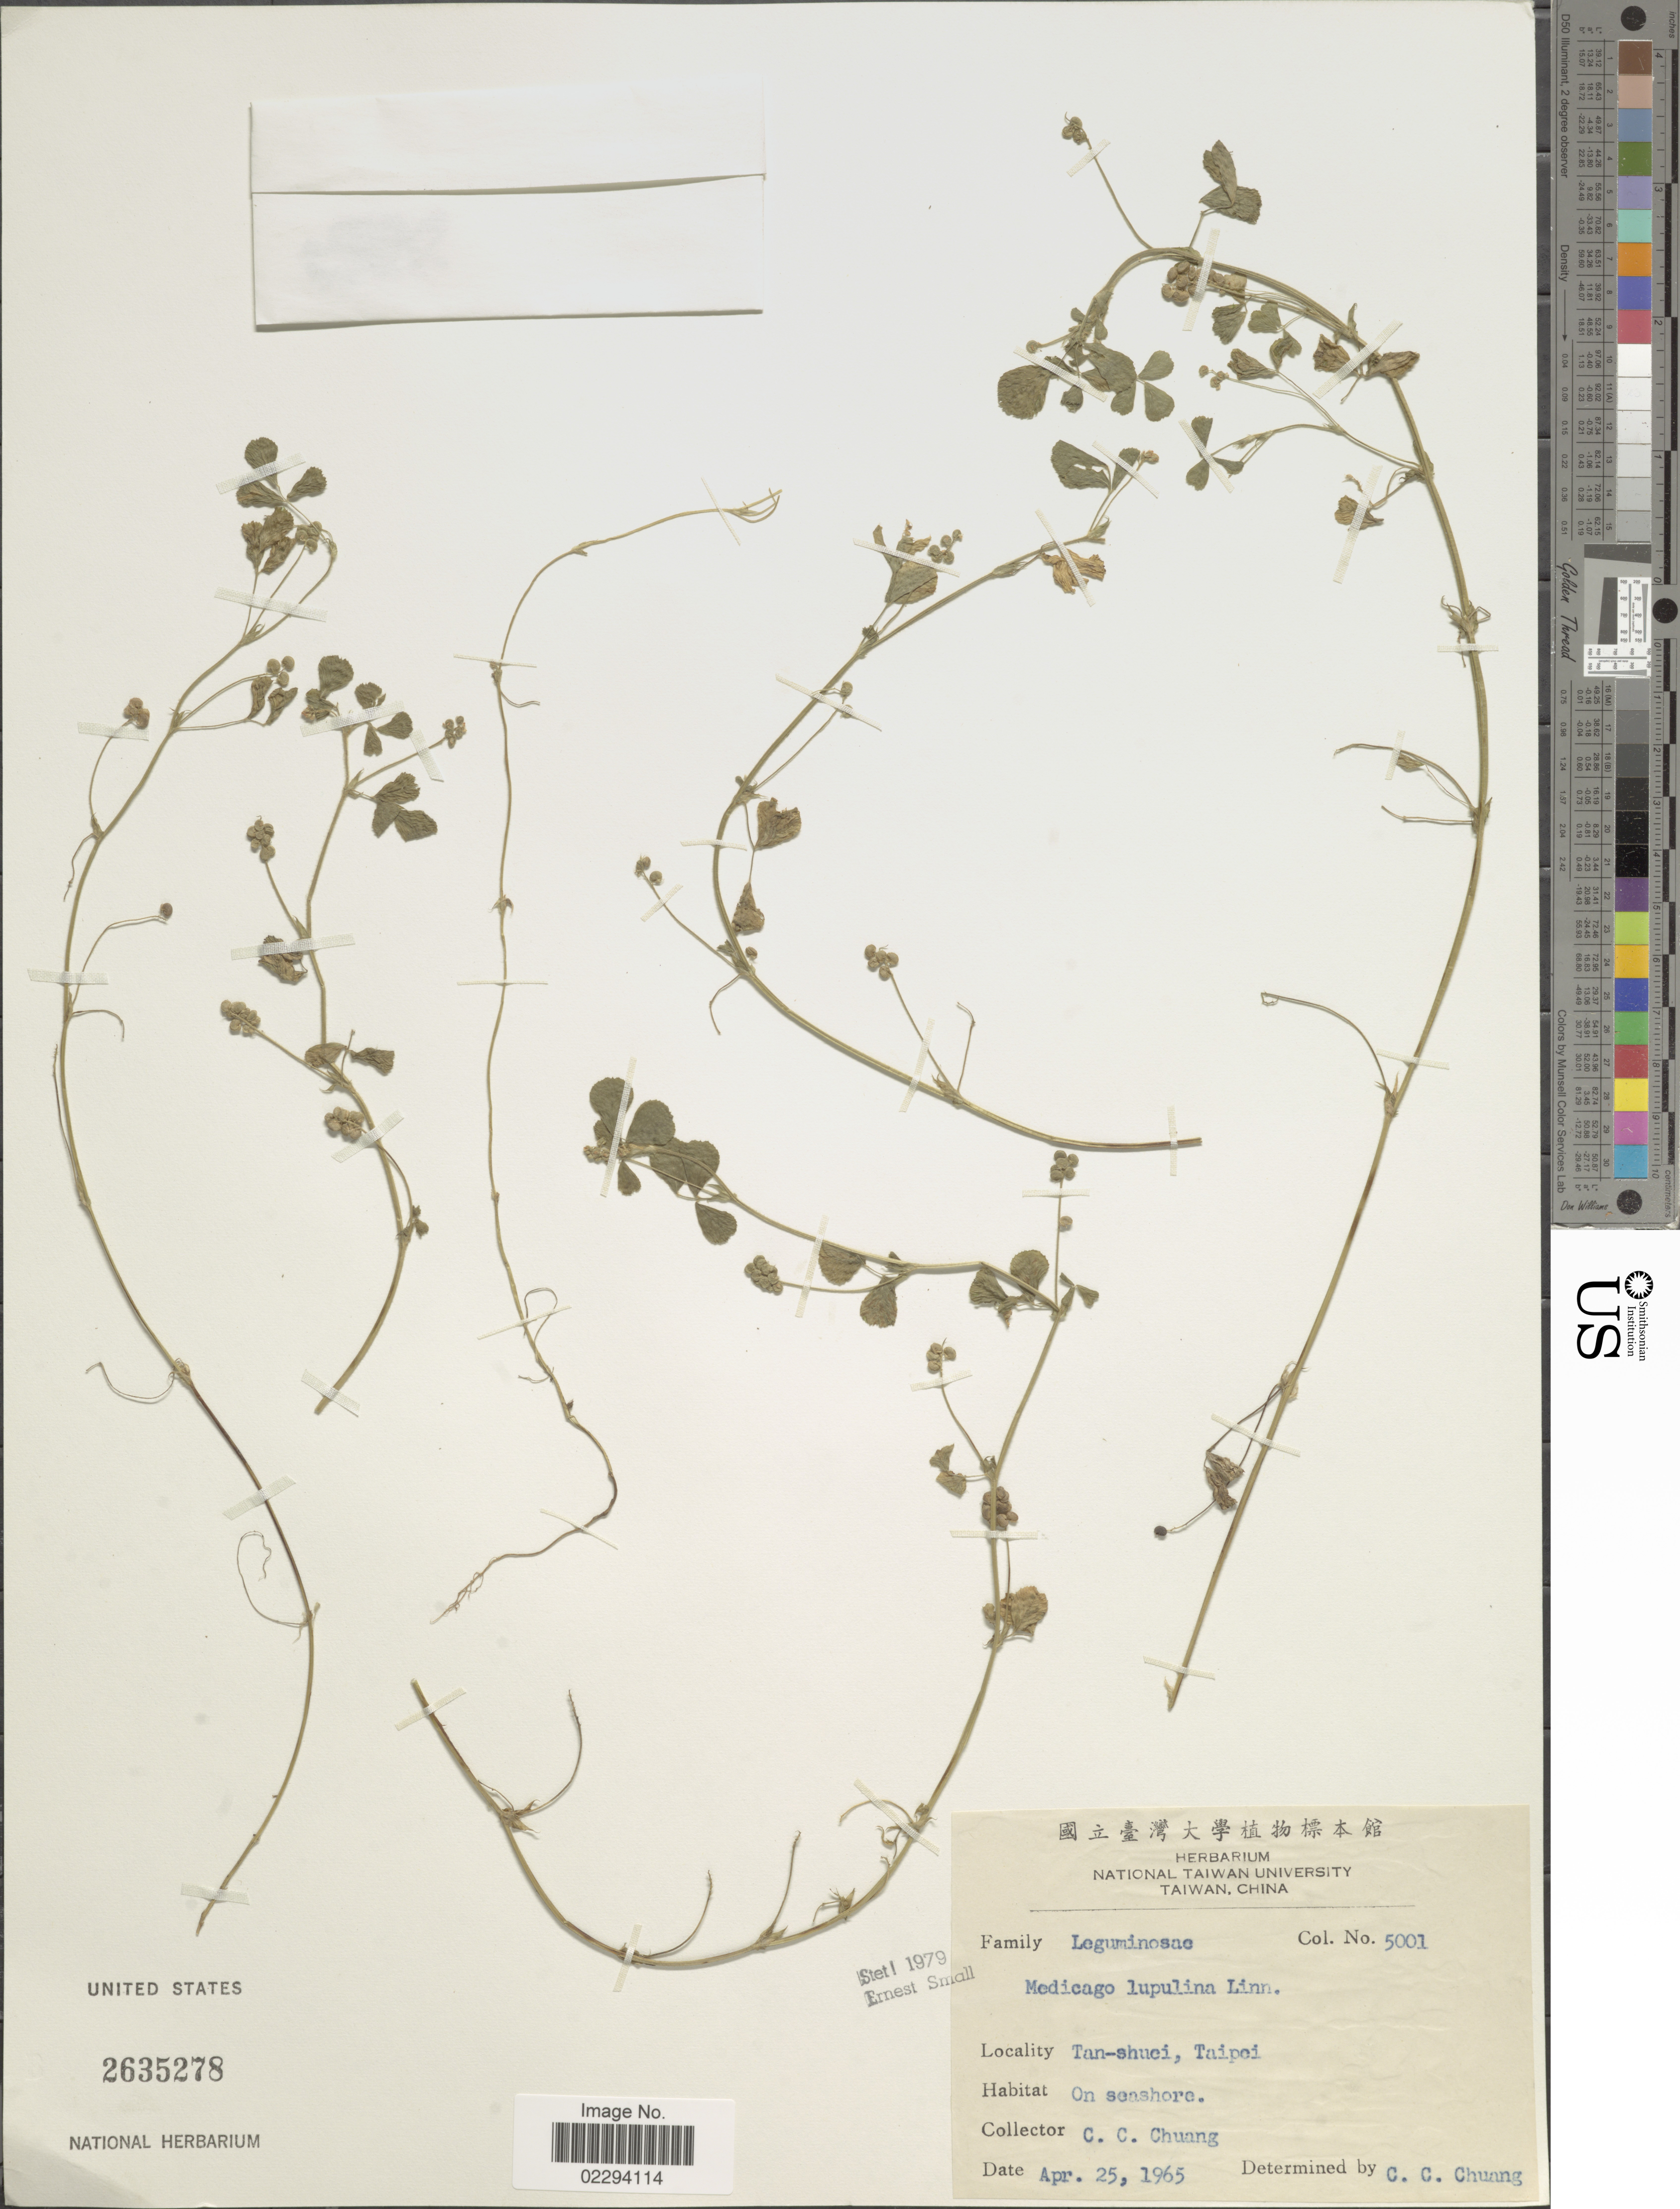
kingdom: Plantae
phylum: Tracheophyta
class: Magnoliopsida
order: Fabales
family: Fabaceae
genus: Medicago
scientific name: Medicago lupulina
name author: L.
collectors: C. C. Chuang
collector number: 5001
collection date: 1965-04-25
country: Taiwan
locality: Tan-shuci, Taipei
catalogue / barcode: US 2635278